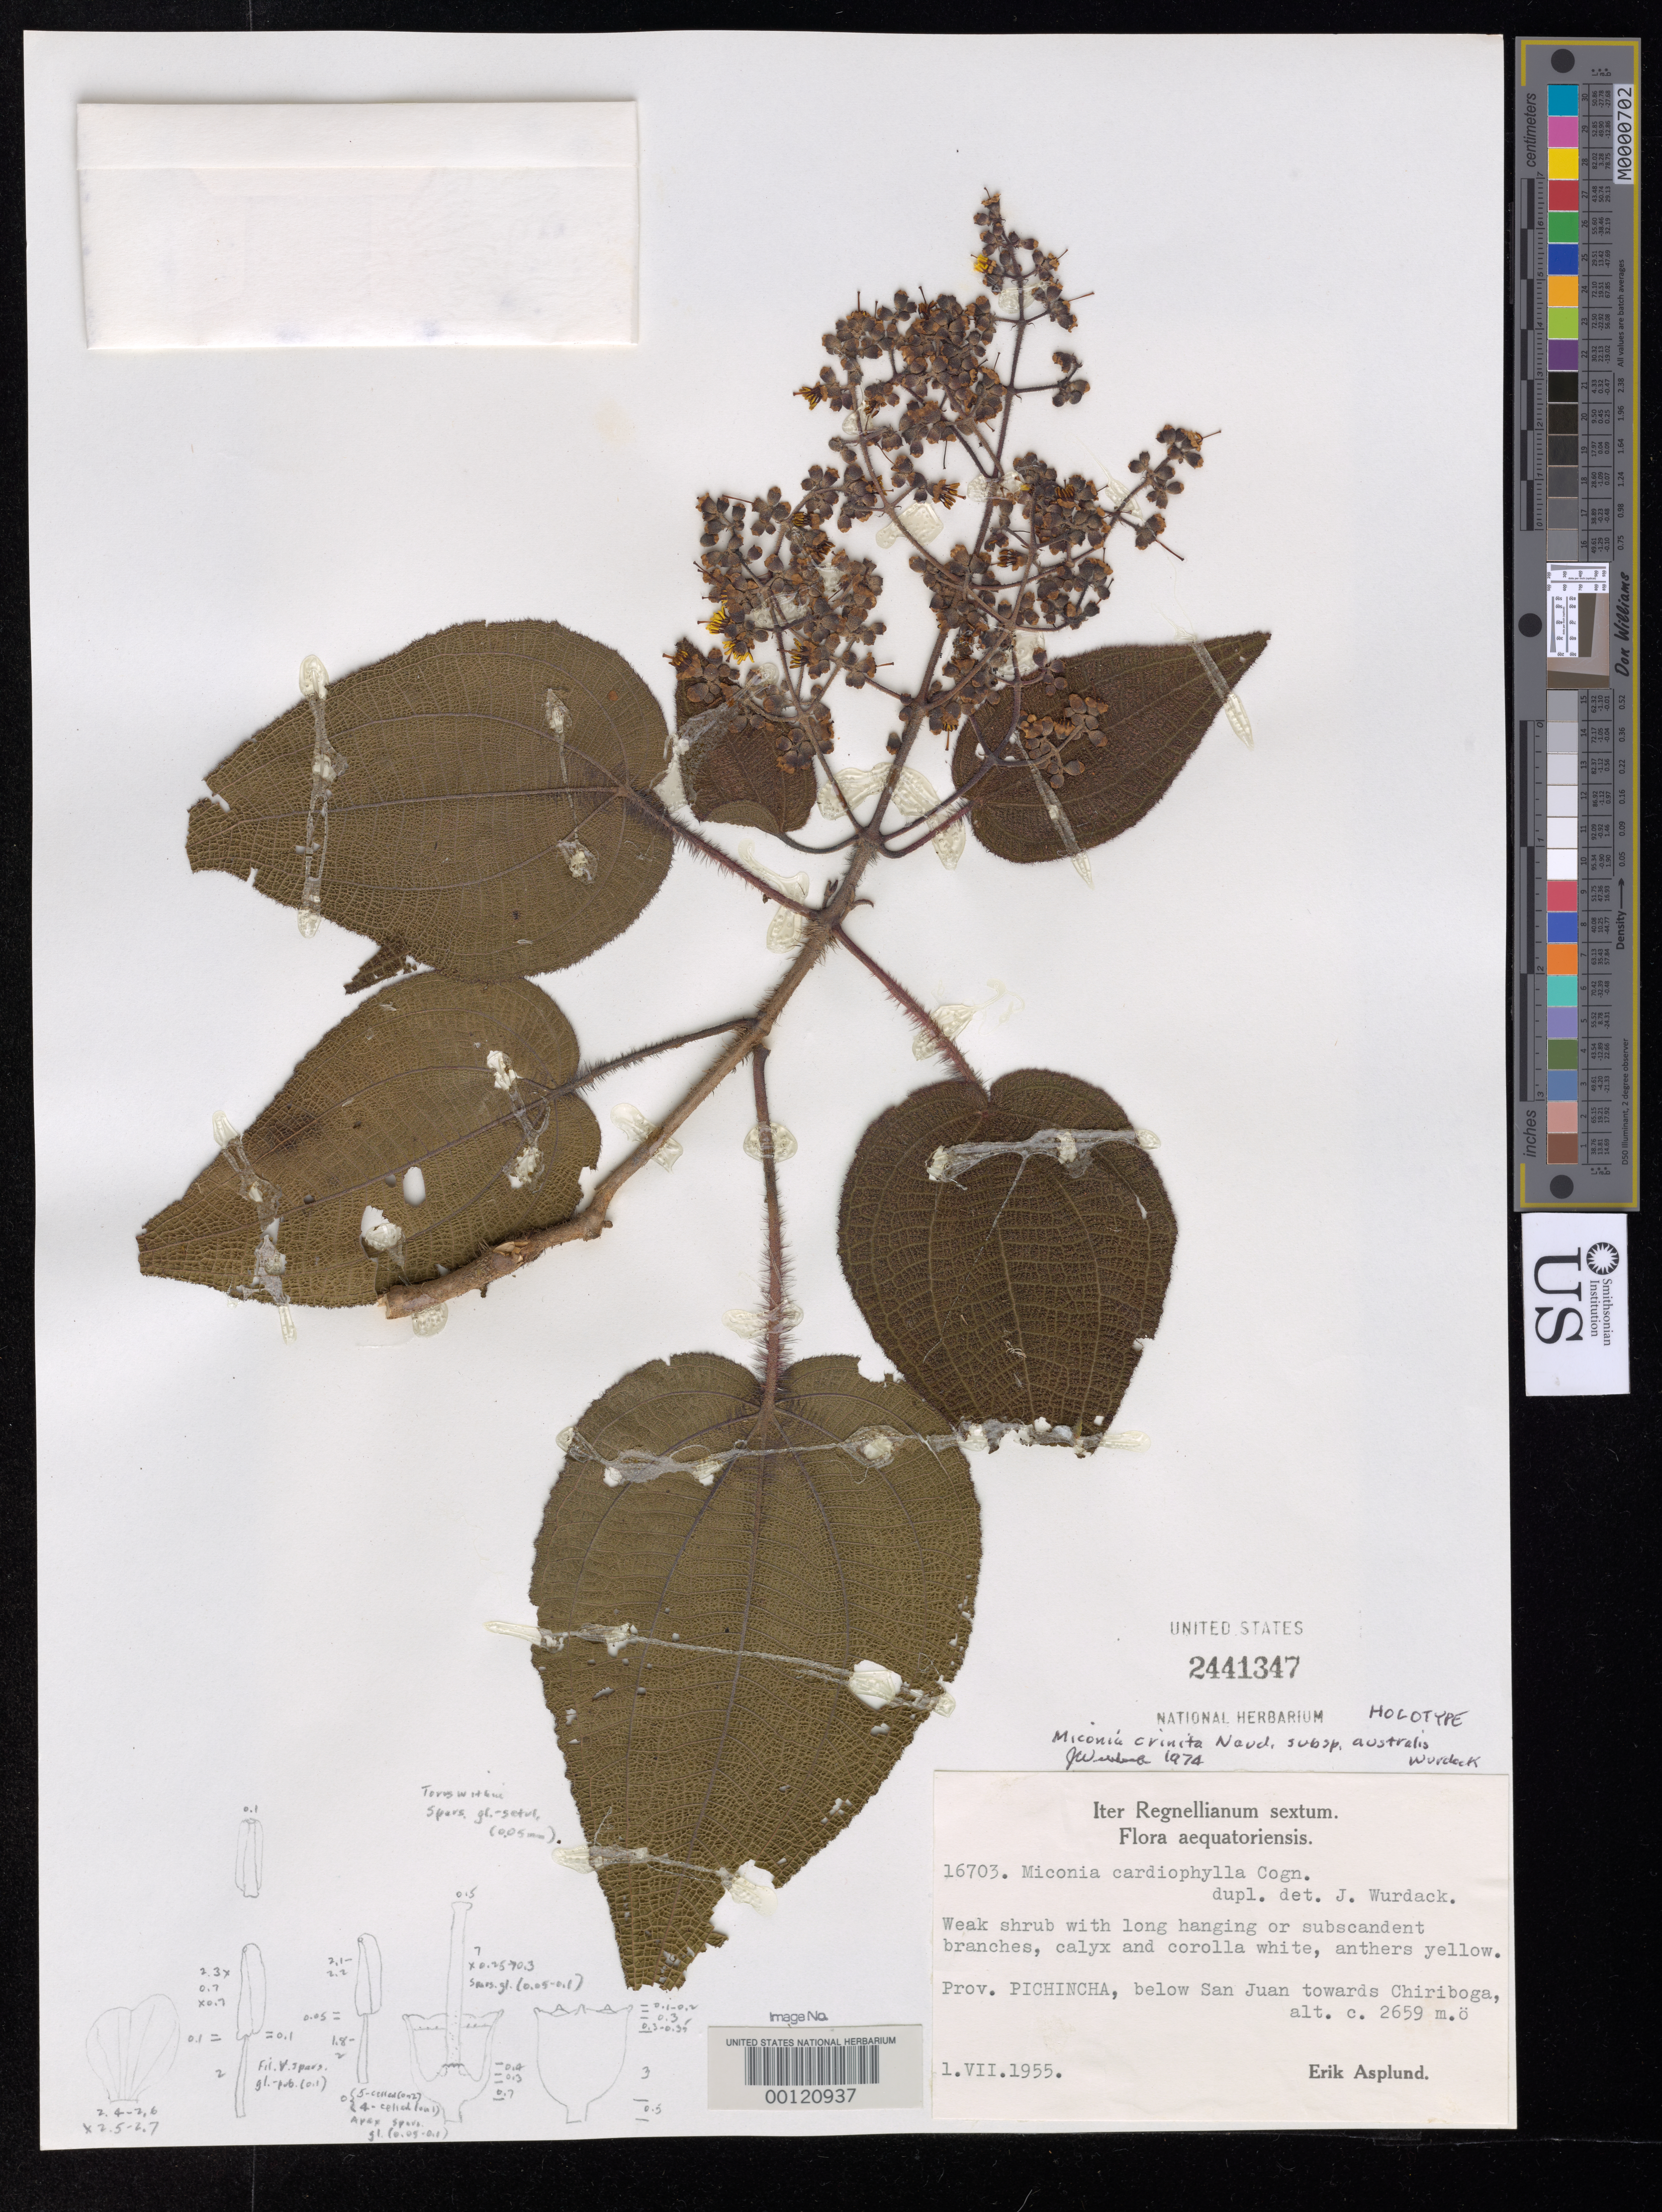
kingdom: Plantae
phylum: Tracheophyta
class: Magnoliopsida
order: Myrtales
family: Melastomataceae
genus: Miconia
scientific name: Miconia crinita subsp. australis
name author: Wurdack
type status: Holotype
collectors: E. Asplund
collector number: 16703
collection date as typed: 01 Jul 1955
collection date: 1955-07-01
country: Ecuador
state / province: Pichincha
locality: Below San Juan toward Schiriboga.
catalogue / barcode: US 2441347